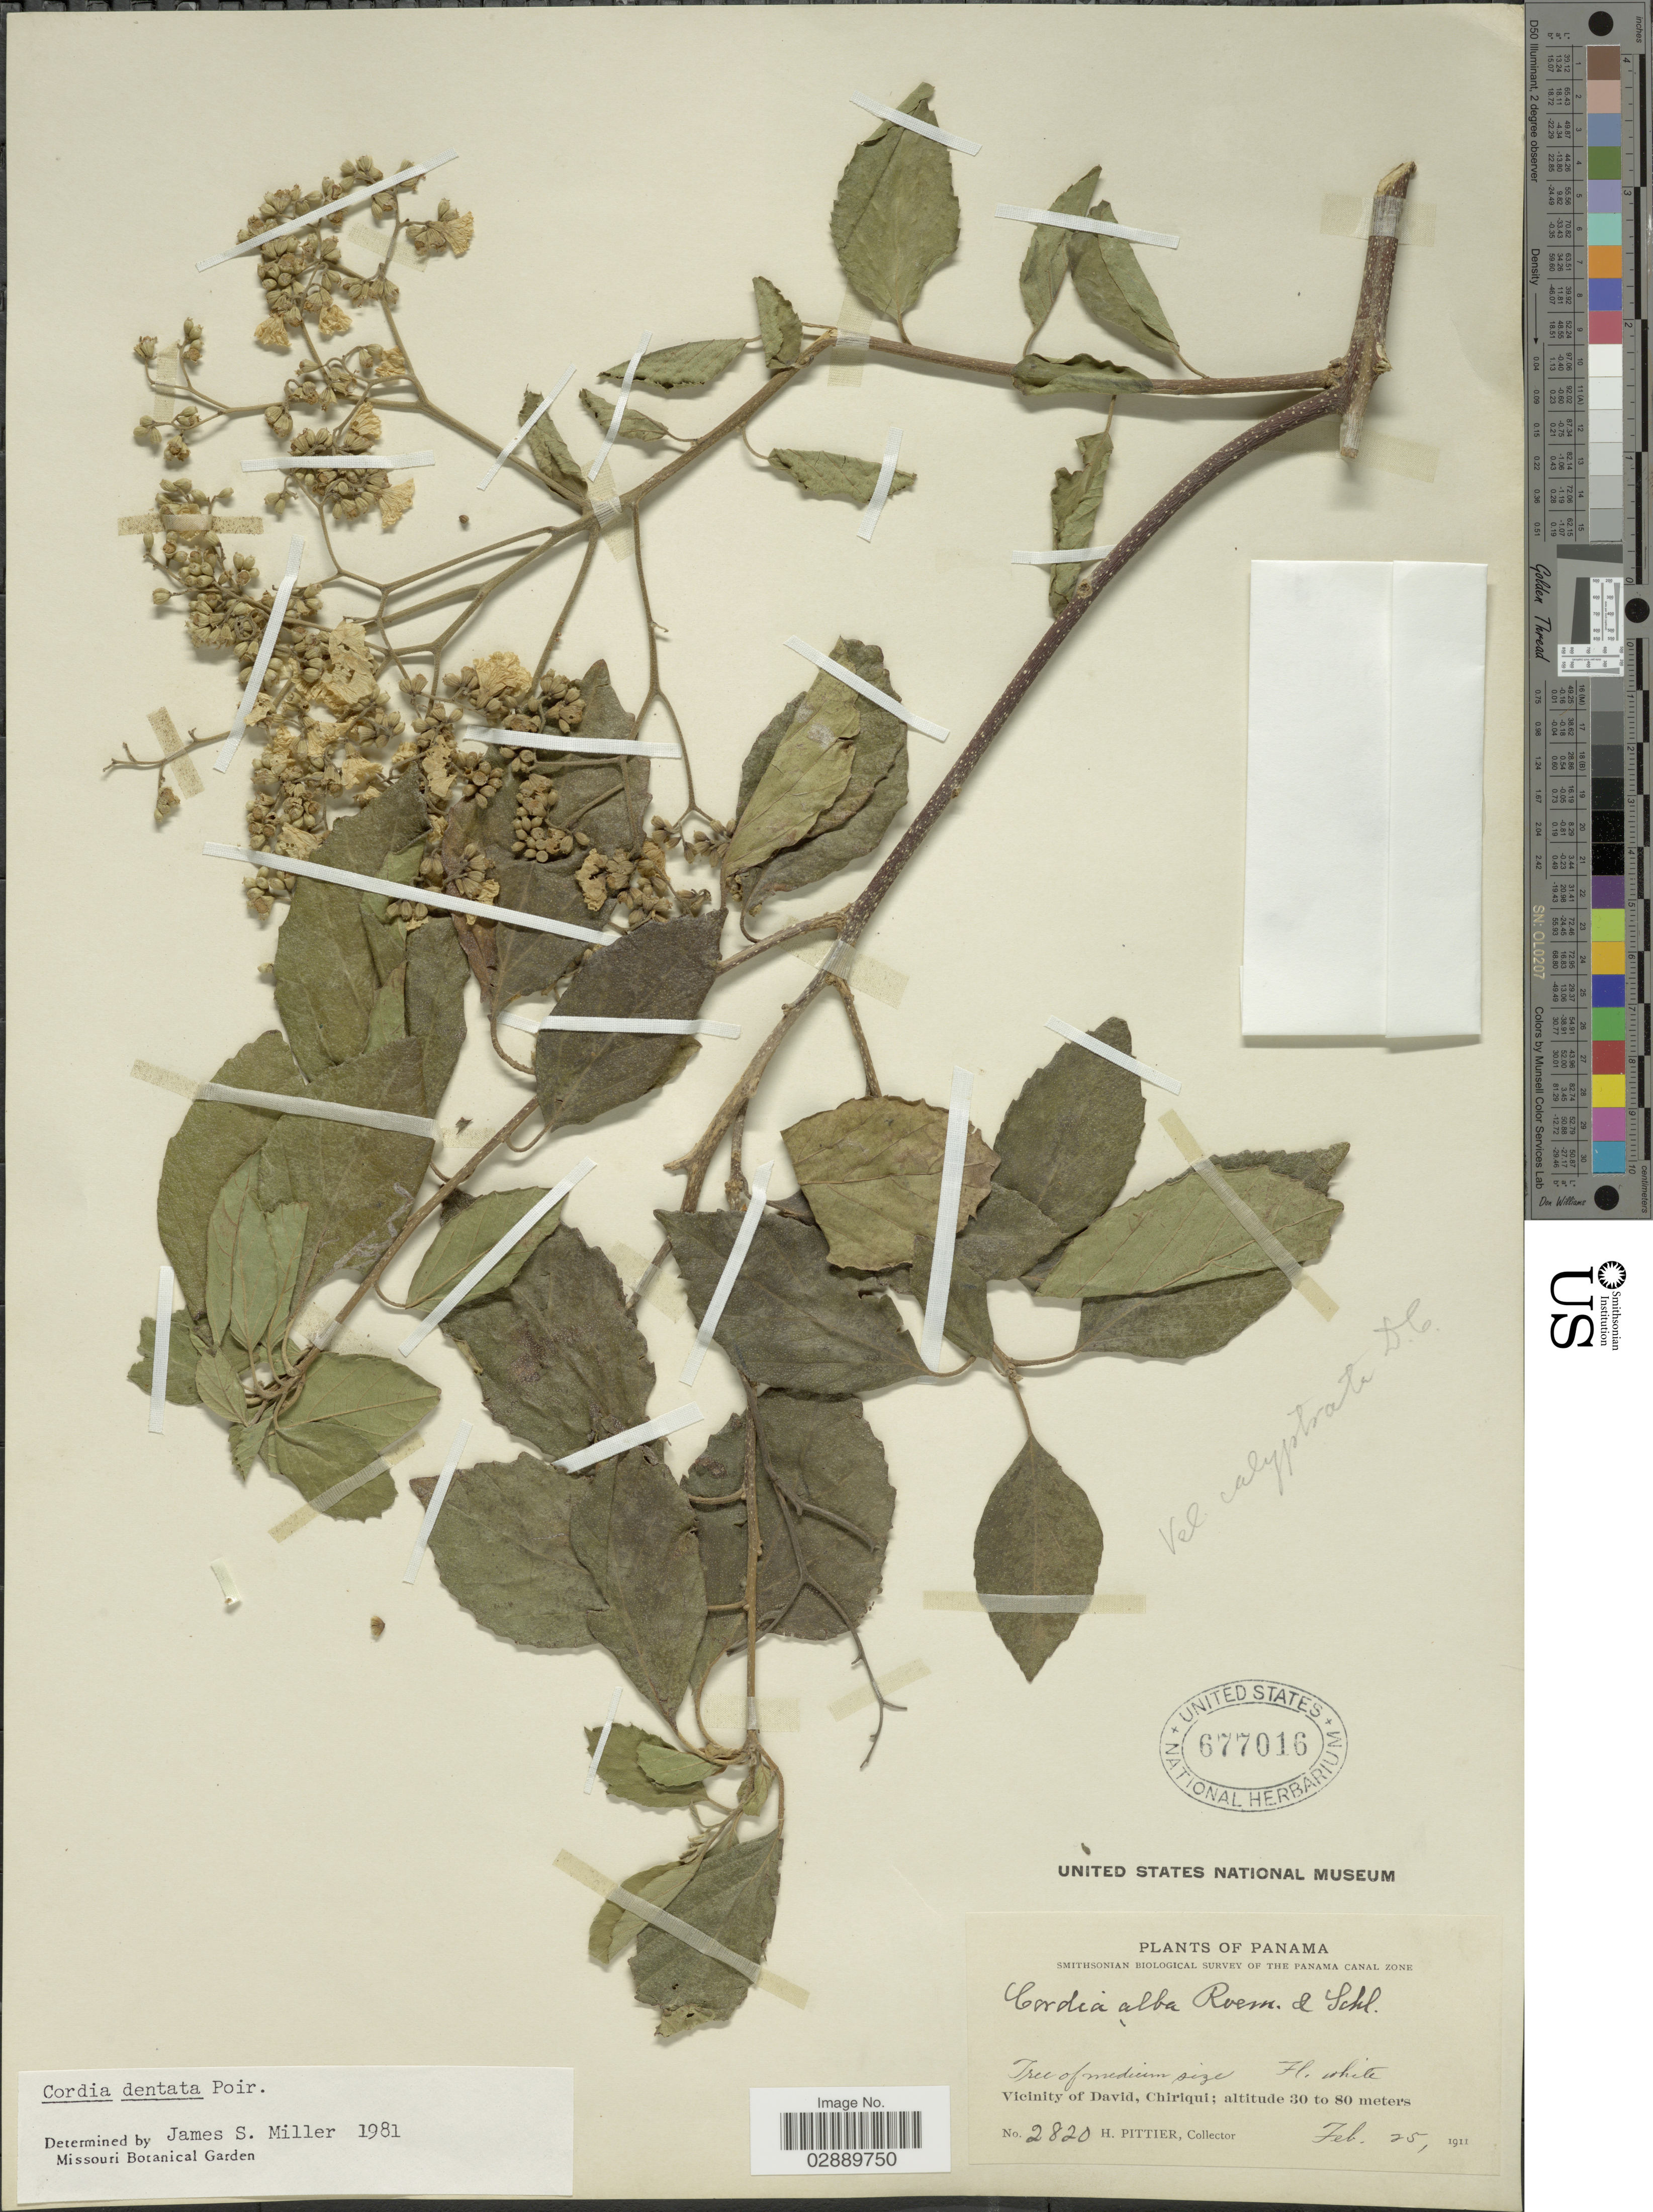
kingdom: Plantae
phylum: Tracheophyta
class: Magnoliopsida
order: Boraginales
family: Cordiaceae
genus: Cordia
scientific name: Cordia dentata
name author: Poir.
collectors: H. F. Pittier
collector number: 2820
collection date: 1911-02-25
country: Panama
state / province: Chiriqui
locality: Vicinity of David, Chiriqui.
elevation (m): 30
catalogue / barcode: US 677016